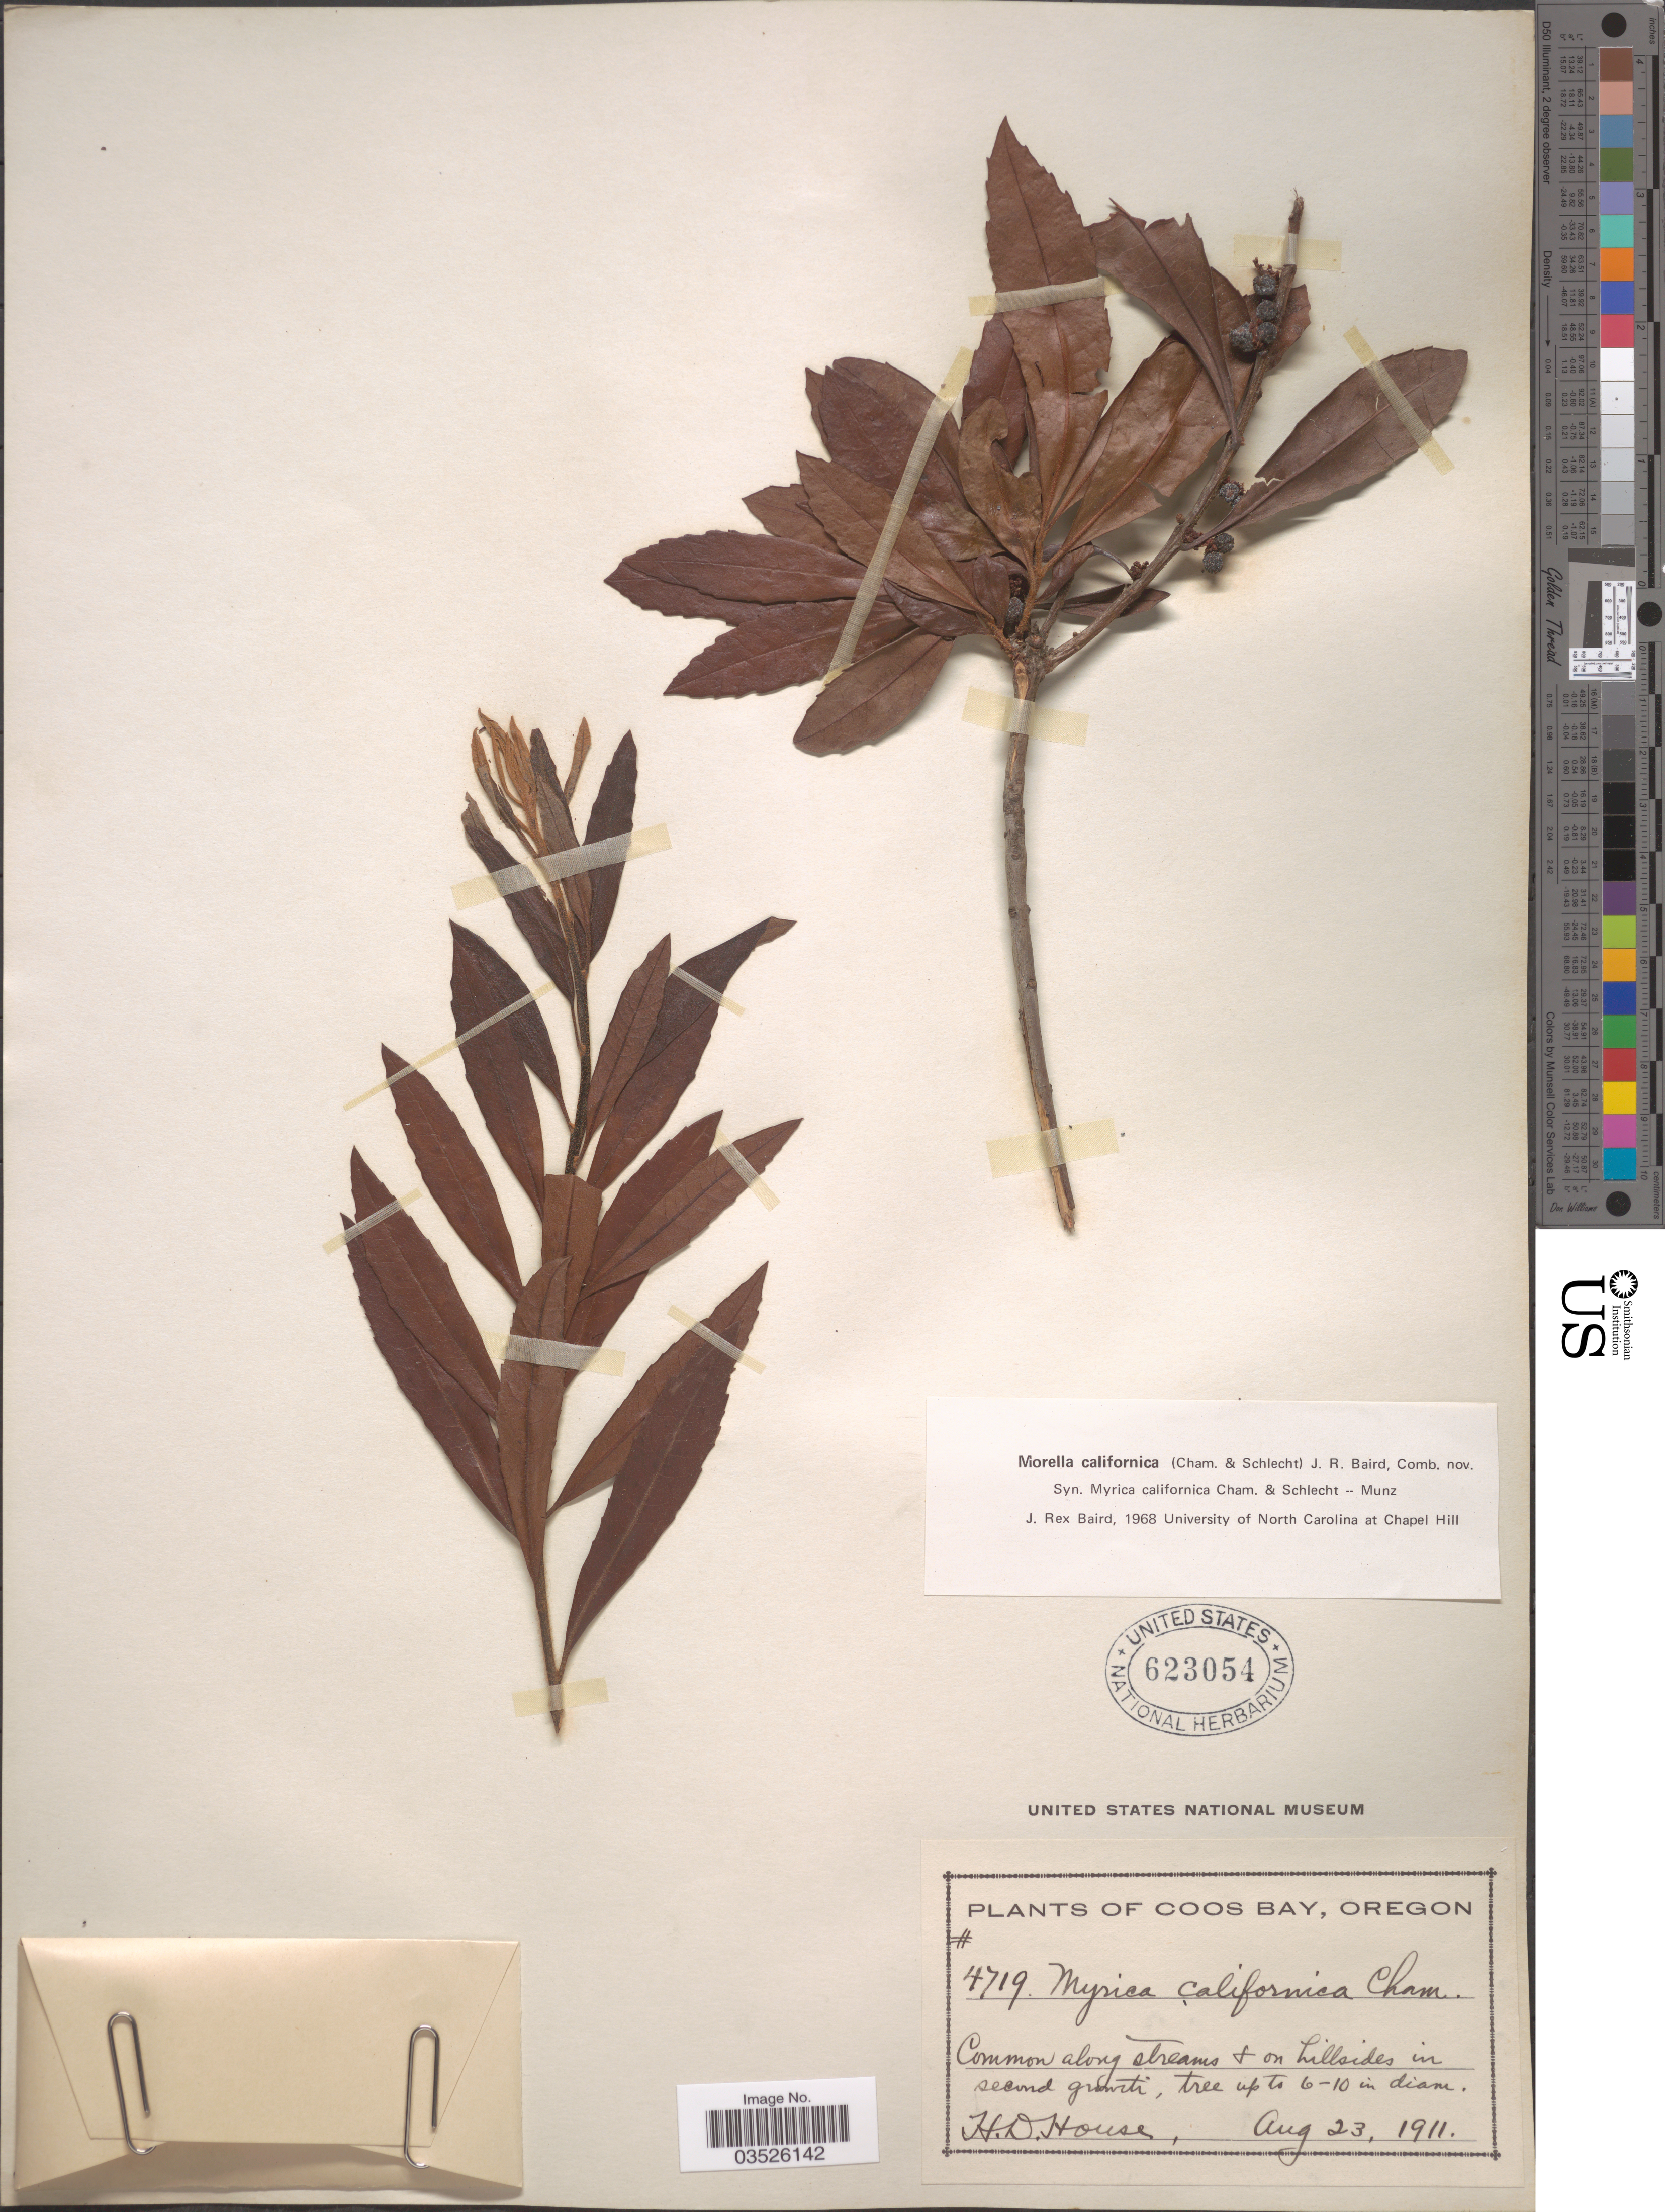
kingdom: Plantae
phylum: Tracheophyta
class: Magnoliopsida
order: Fagales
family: Myricaceae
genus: Morella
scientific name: Morella californica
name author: (Cham.) Wilbur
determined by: Strong, Mark T., (BOT), Smithsonian Institution - National Museum of Natural History (UNITED STATES)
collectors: H. D. House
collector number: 4719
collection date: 1911-08-23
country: United States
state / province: Oregon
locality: Coos Bay, Common along streams & on hillsides in second growth.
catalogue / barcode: US 623054